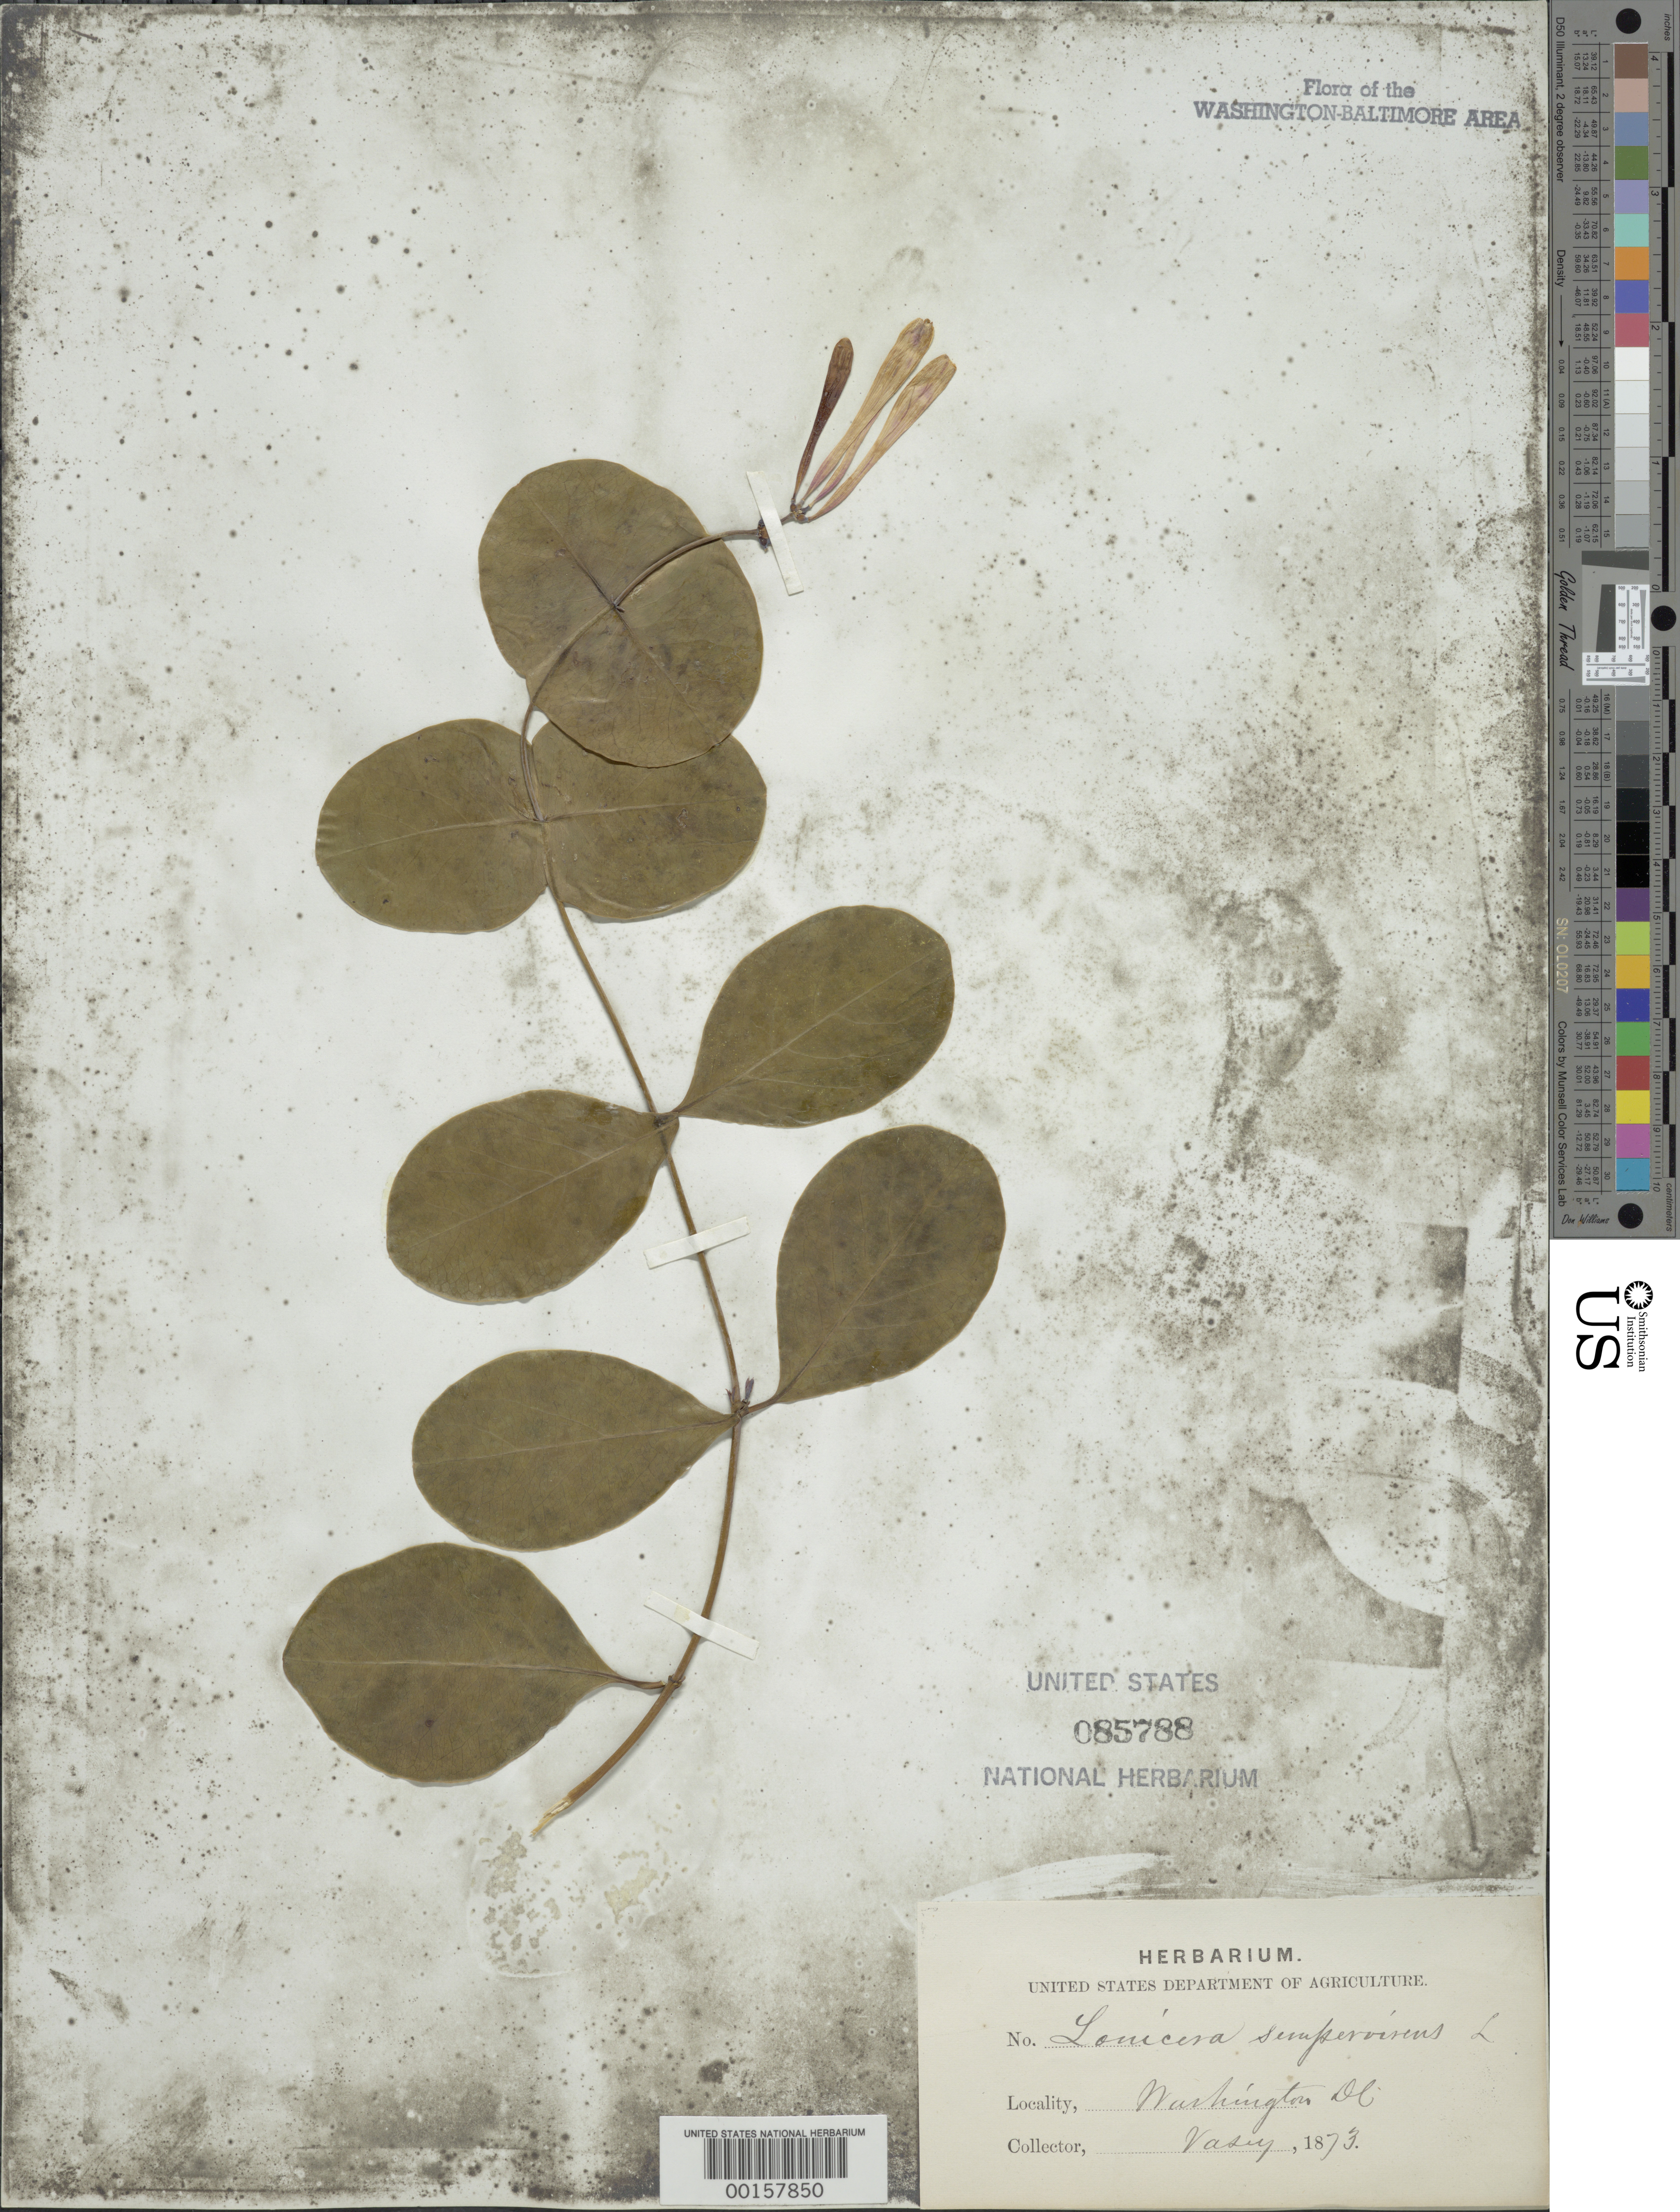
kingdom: Plantae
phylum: Tracheophyta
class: Magnoliopsida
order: Dipsacales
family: Caprifoliaceae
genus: Lonicera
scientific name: Lonicera sempervirens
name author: L.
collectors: G. Vasey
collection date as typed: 1873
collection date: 1873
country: United States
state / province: District of Columbia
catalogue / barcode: US 85788